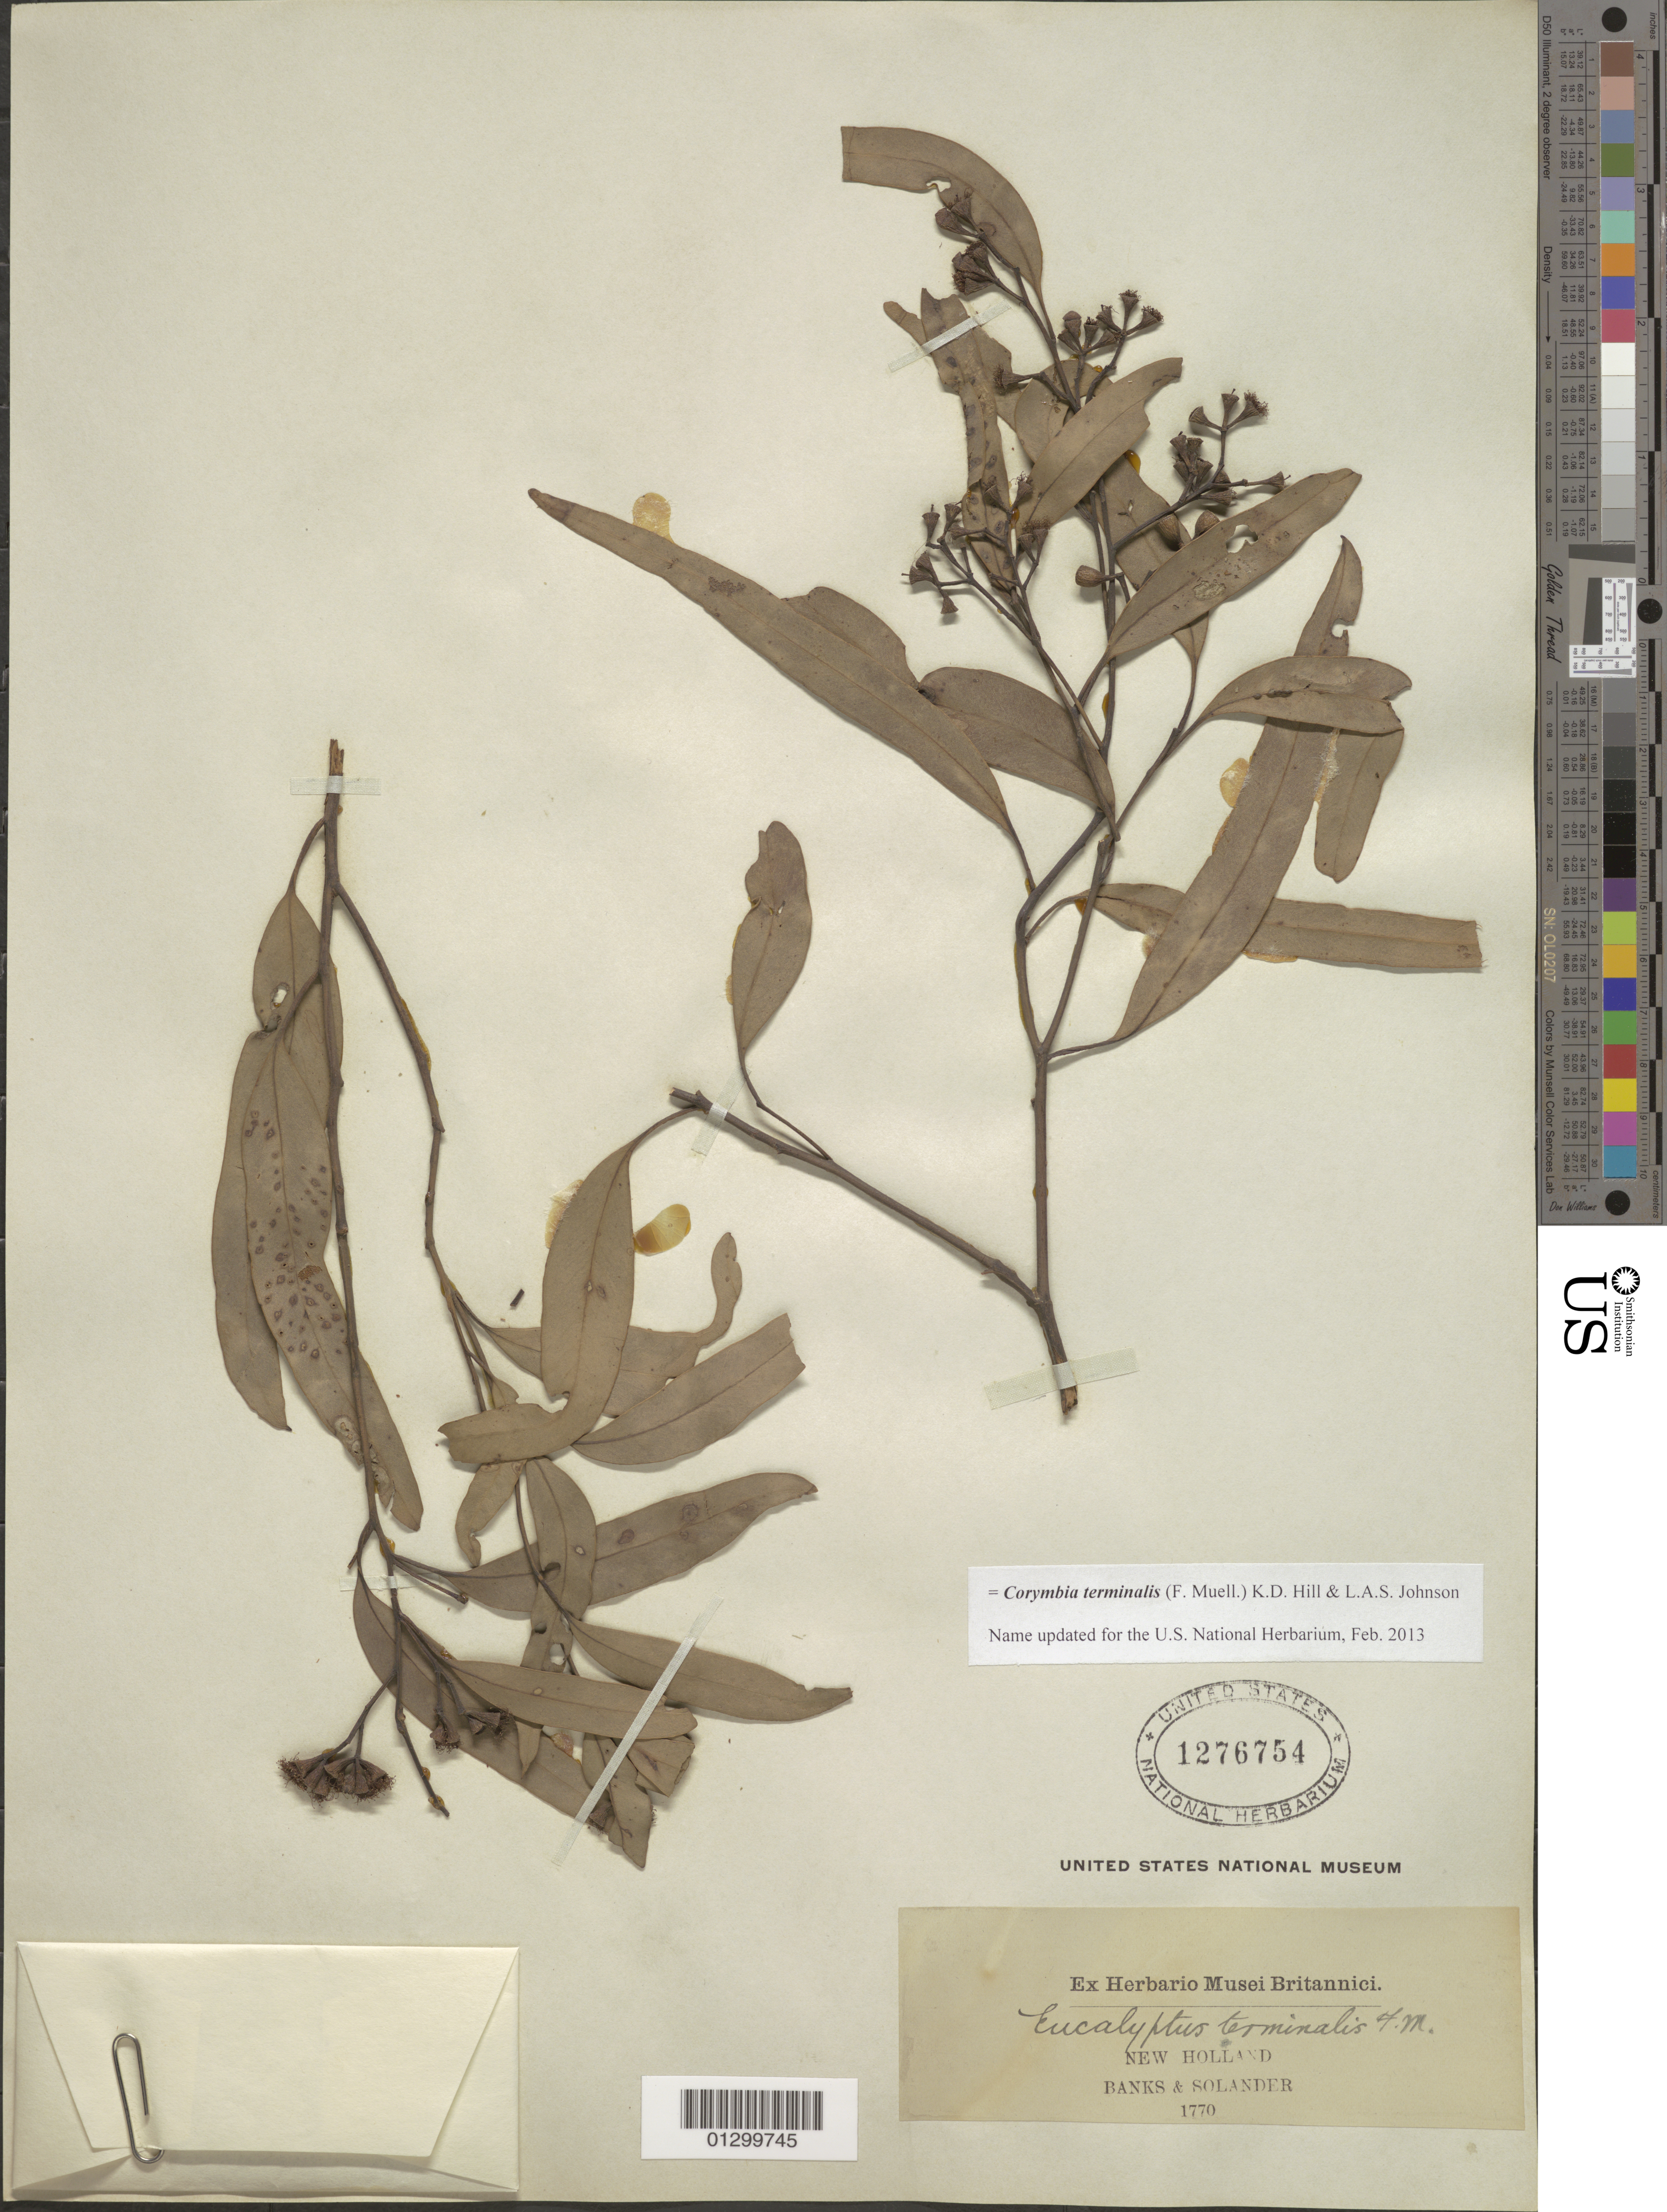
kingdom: Plantae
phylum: Tracheophyta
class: Magnoliopsida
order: Myrtales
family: Myrtaceae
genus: Corymbia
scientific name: Corymbia terminalis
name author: (F. Muell.) K.D. Hill & L.A.S. Johnson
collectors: J. Banks & D. C. Solander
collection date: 1770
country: Australia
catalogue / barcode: US 1276754